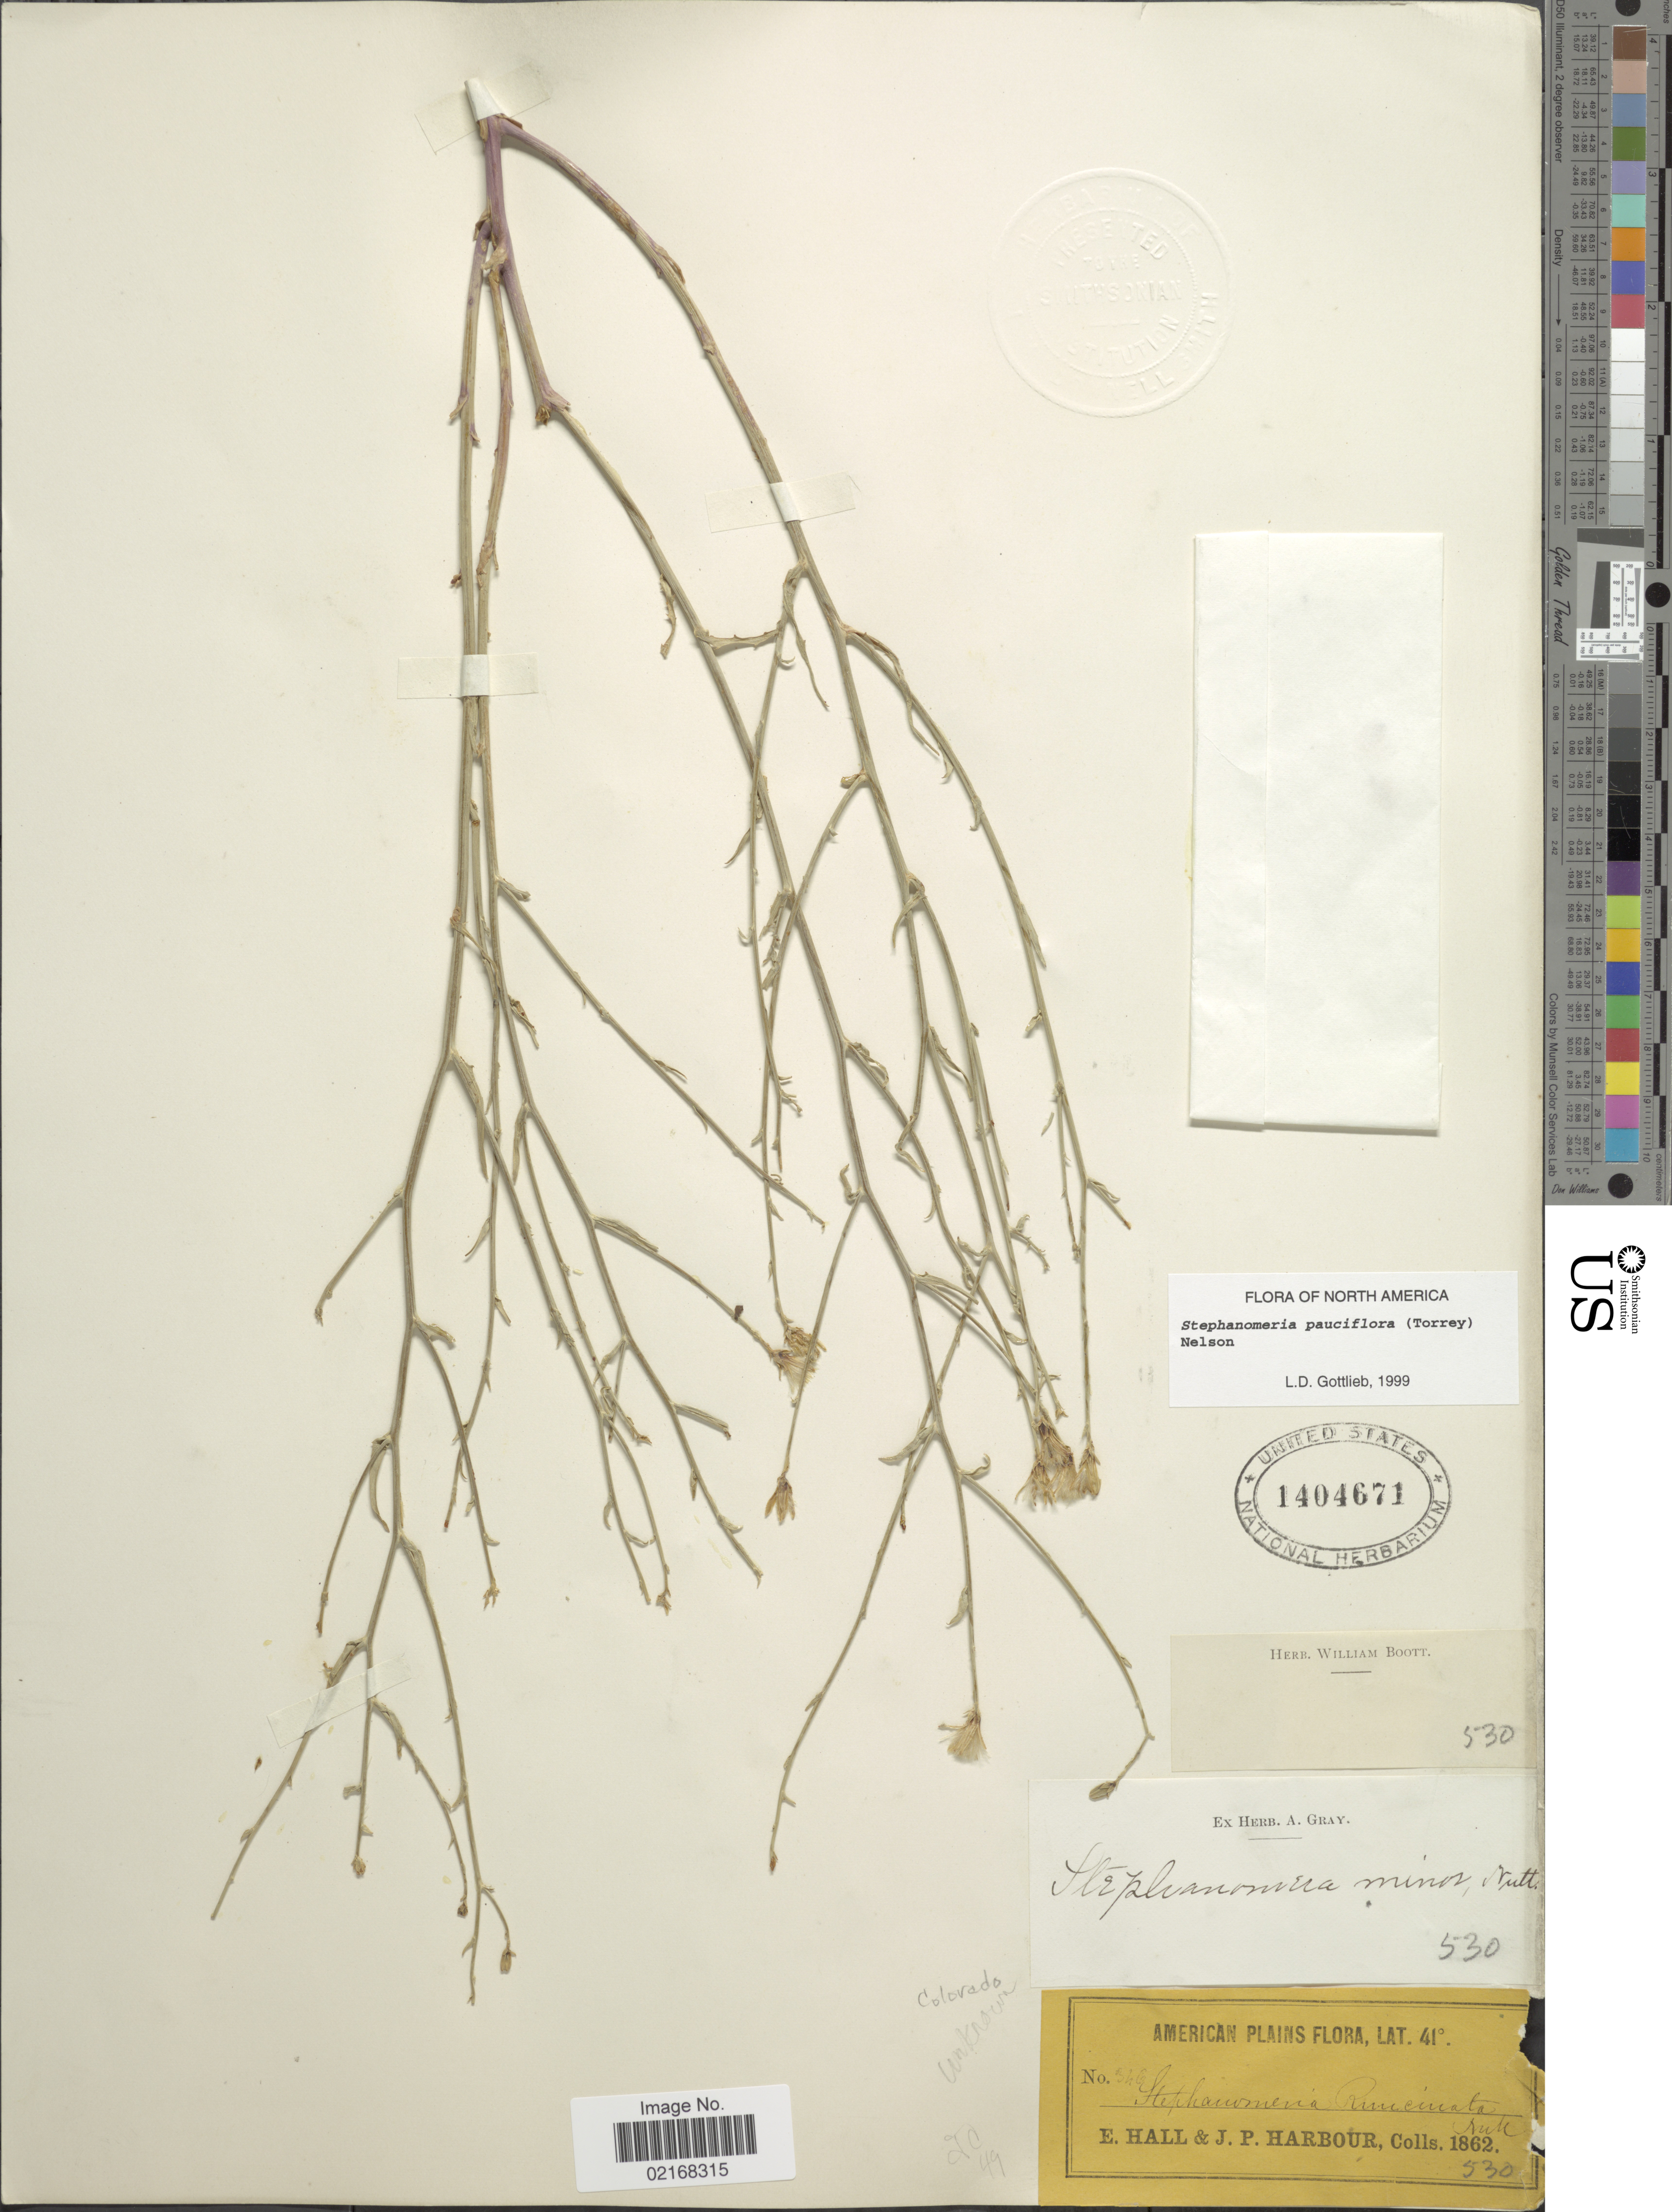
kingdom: Plantae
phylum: Tracheophyta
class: Magnoliopsida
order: Asterales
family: Asteraceae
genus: Stephanomeria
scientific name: Stephanomeria pauciflora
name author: (Torr.) A. Nelson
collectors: E. Hall & J. Harbour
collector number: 546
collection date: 1862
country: United States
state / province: Colorado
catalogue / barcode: US 1404671